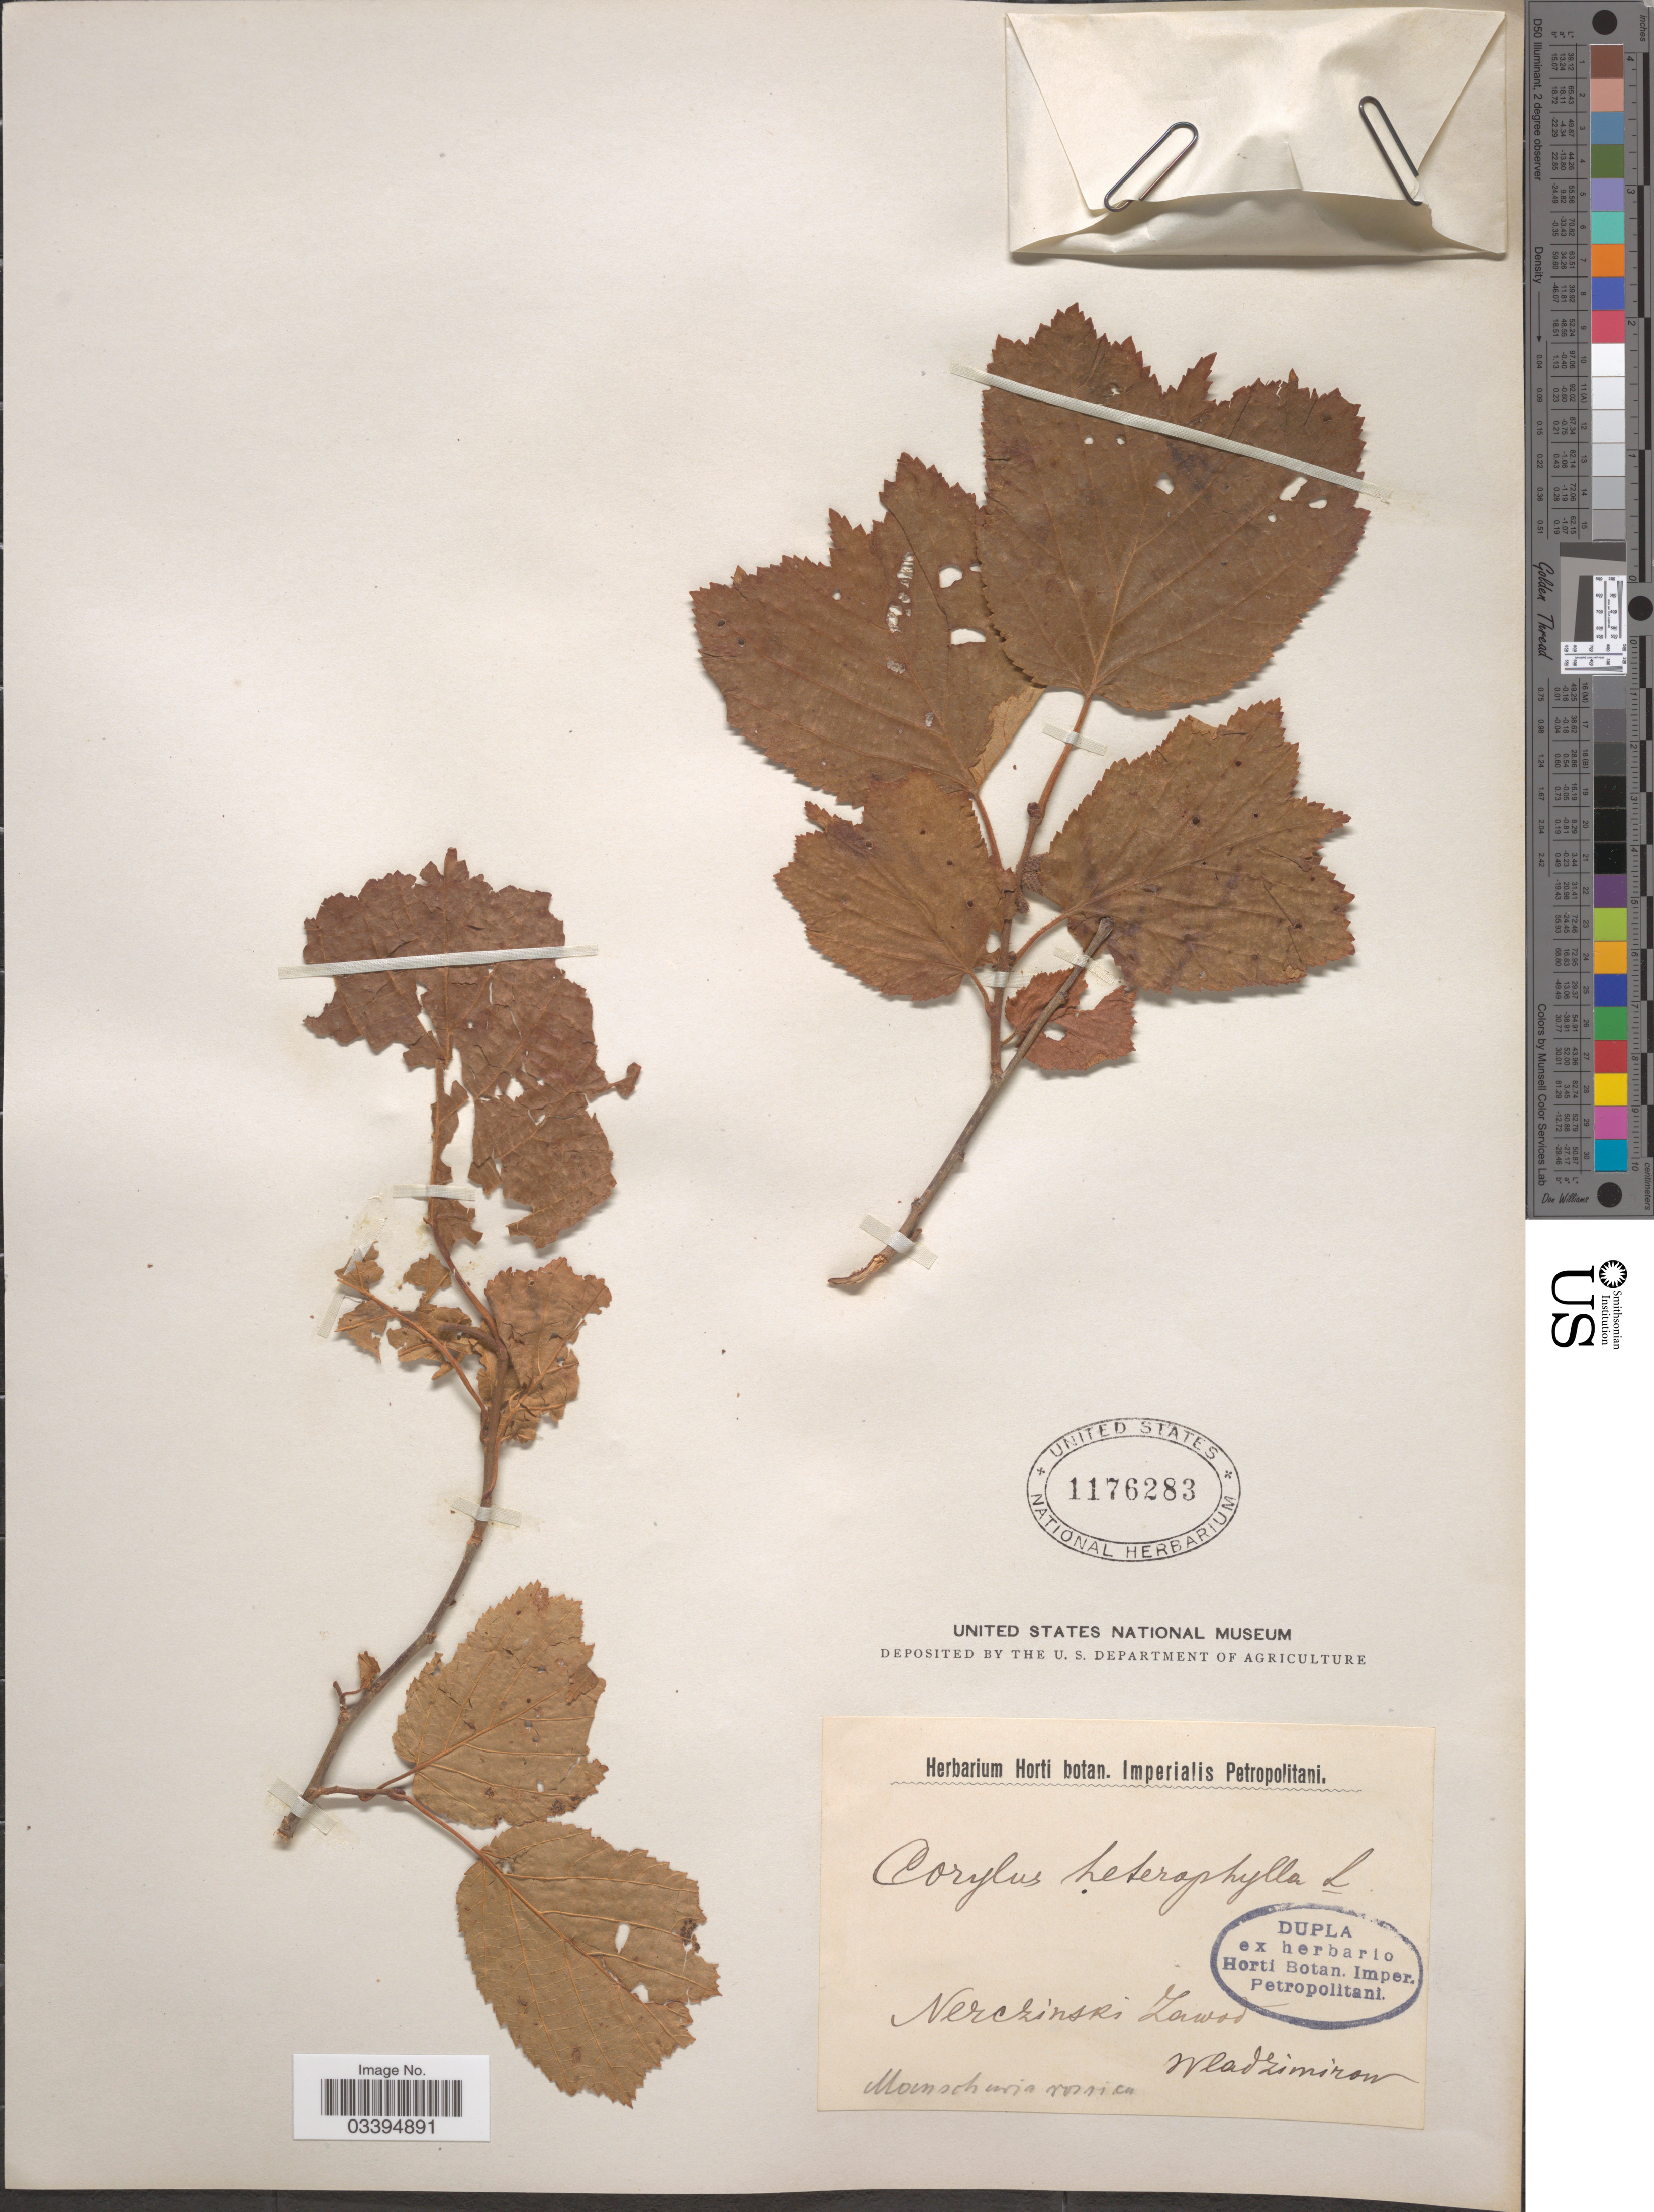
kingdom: Plantae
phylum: Tracheophyta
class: Magnoliopsida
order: Fagales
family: Betulaceae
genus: Corylus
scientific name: Corylus heterophylla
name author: Fisch. ex Trautv.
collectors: Wladzimirow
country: Russian Federation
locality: Manschuria rossica.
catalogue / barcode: US 1176283